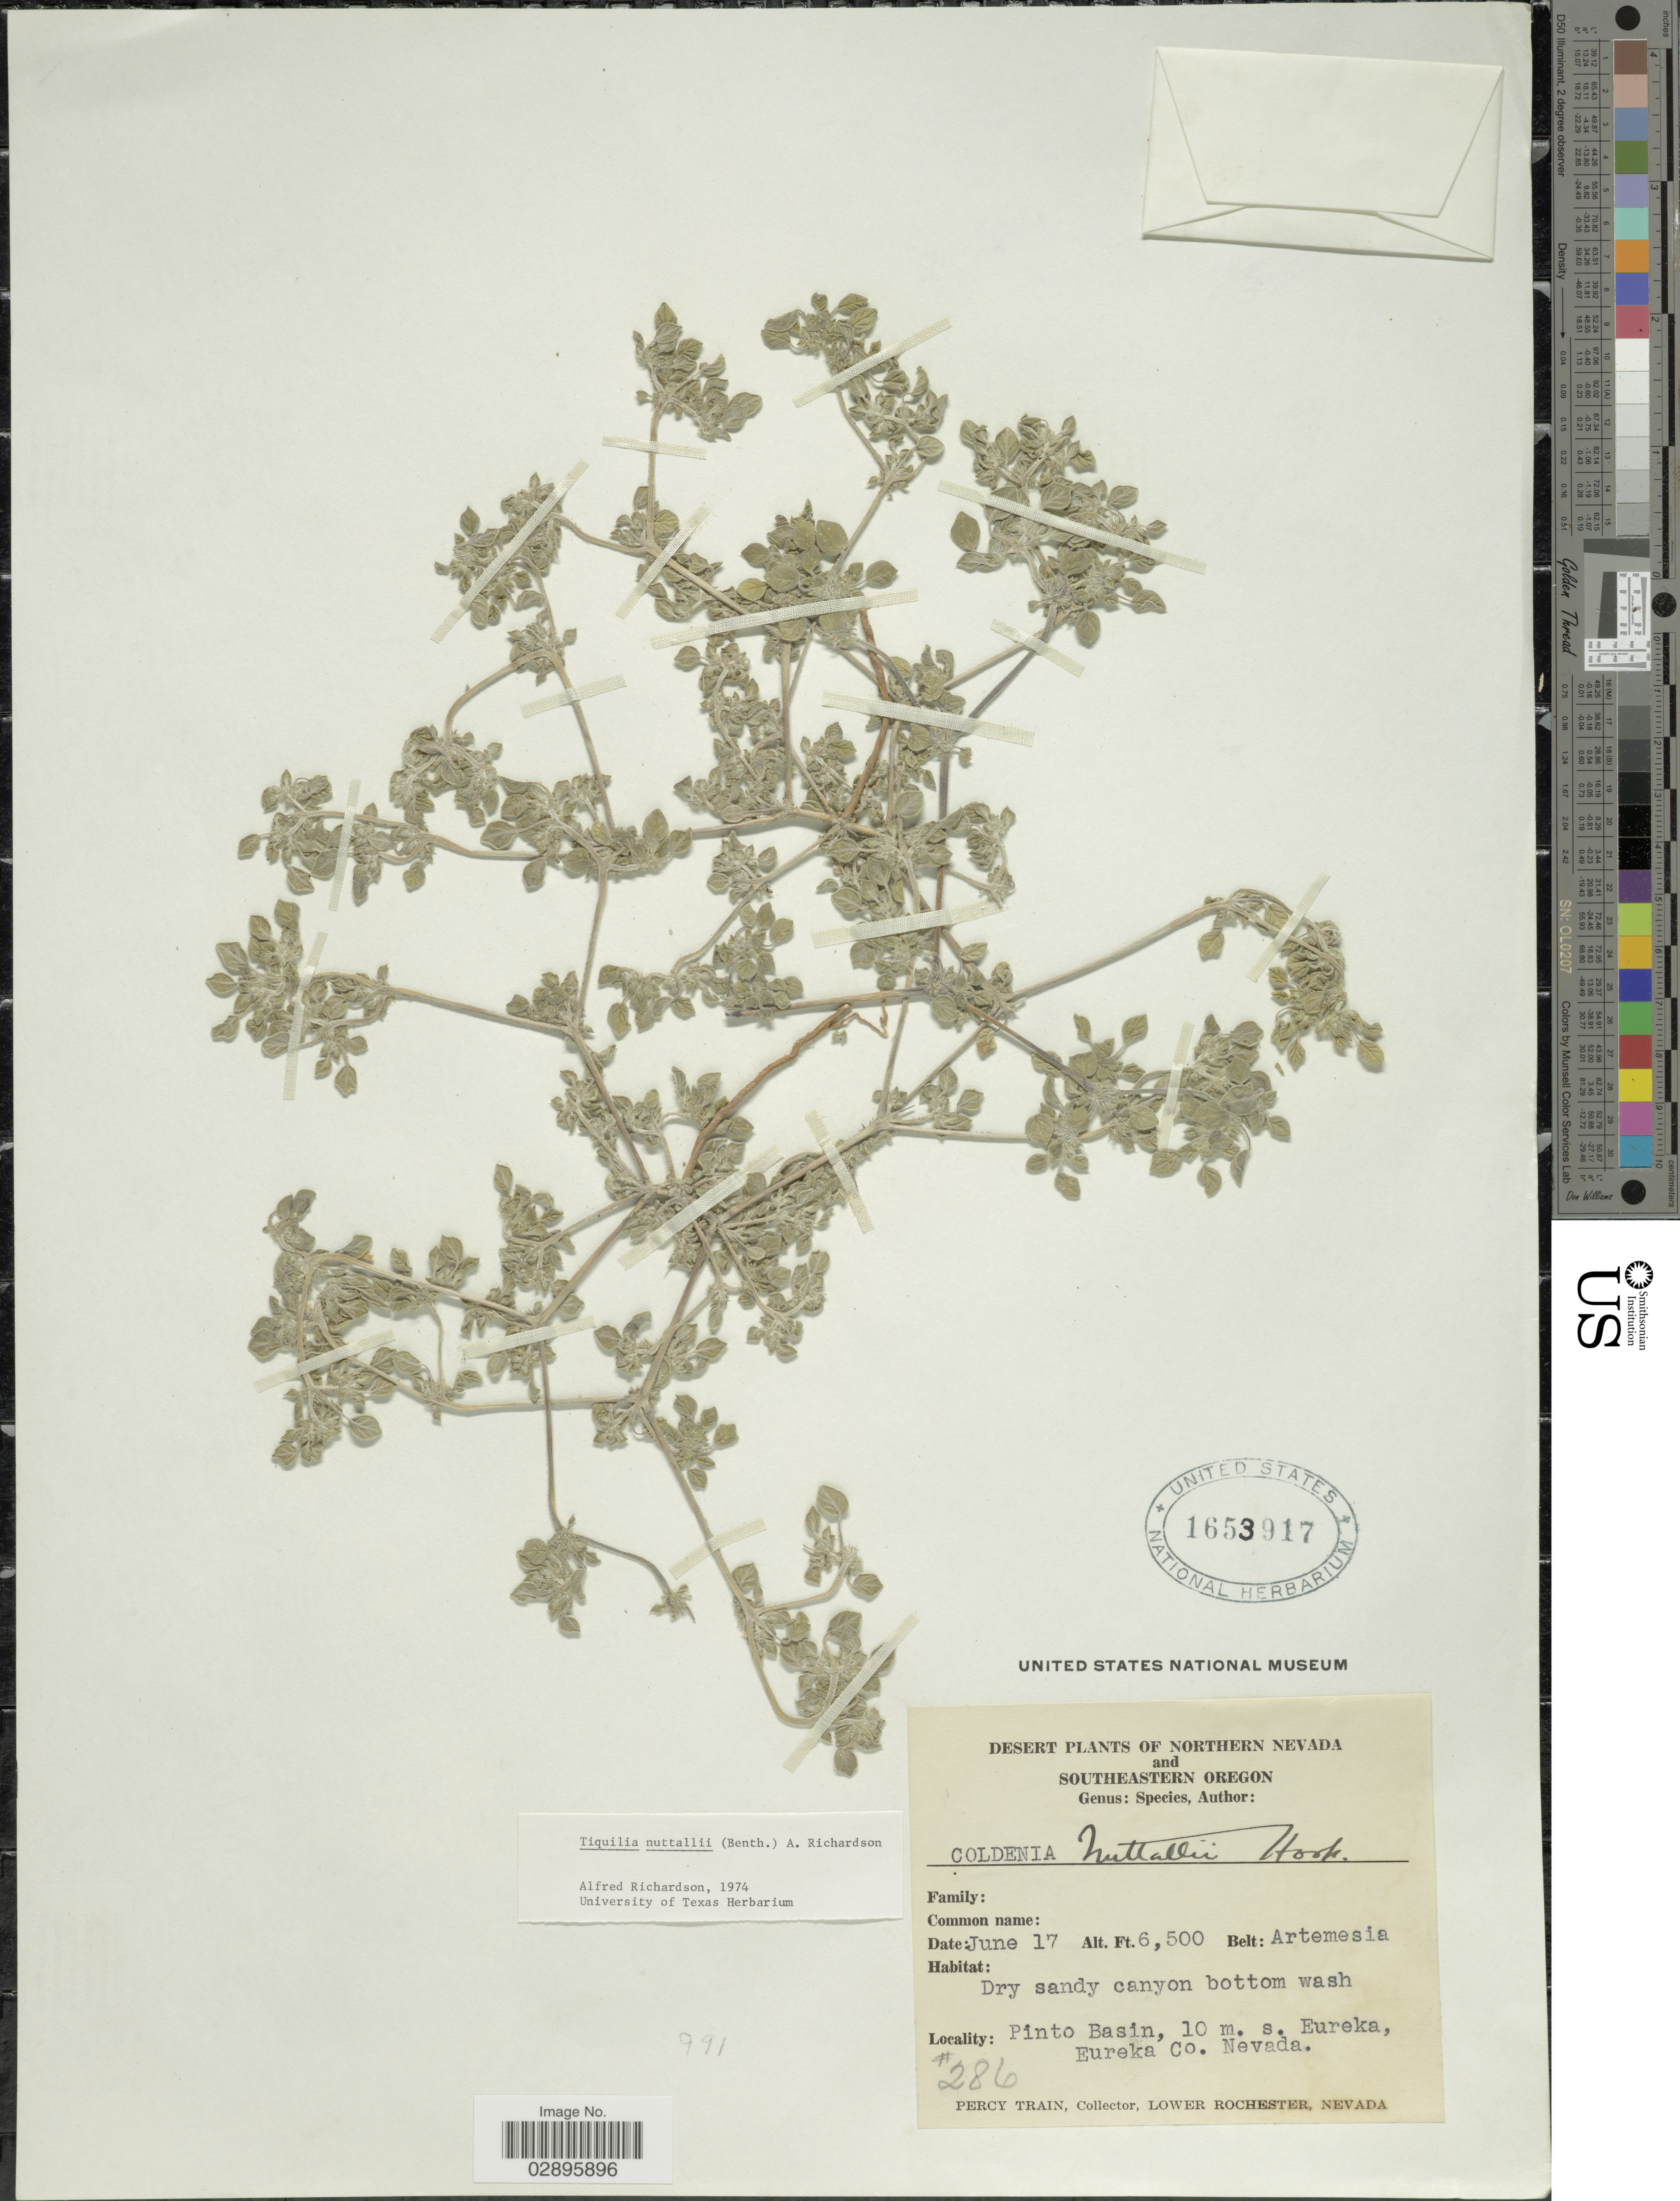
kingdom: Plantae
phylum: Tracheophyta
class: Magnoliopsida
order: Boraginales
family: Ehretiaceae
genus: Tiquilia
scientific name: Tiquilia nuttallii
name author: (Hook.) A.T. Richardson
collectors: P. Train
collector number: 286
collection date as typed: Transcribed d/m/y: /6/17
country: United States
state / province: Nevada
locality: Desert plants of Northern Nevada. Pinto Basin, 10 m. s. Eureka, Eurak Co. Nevada.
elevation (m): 1981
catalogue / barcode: US 1653917